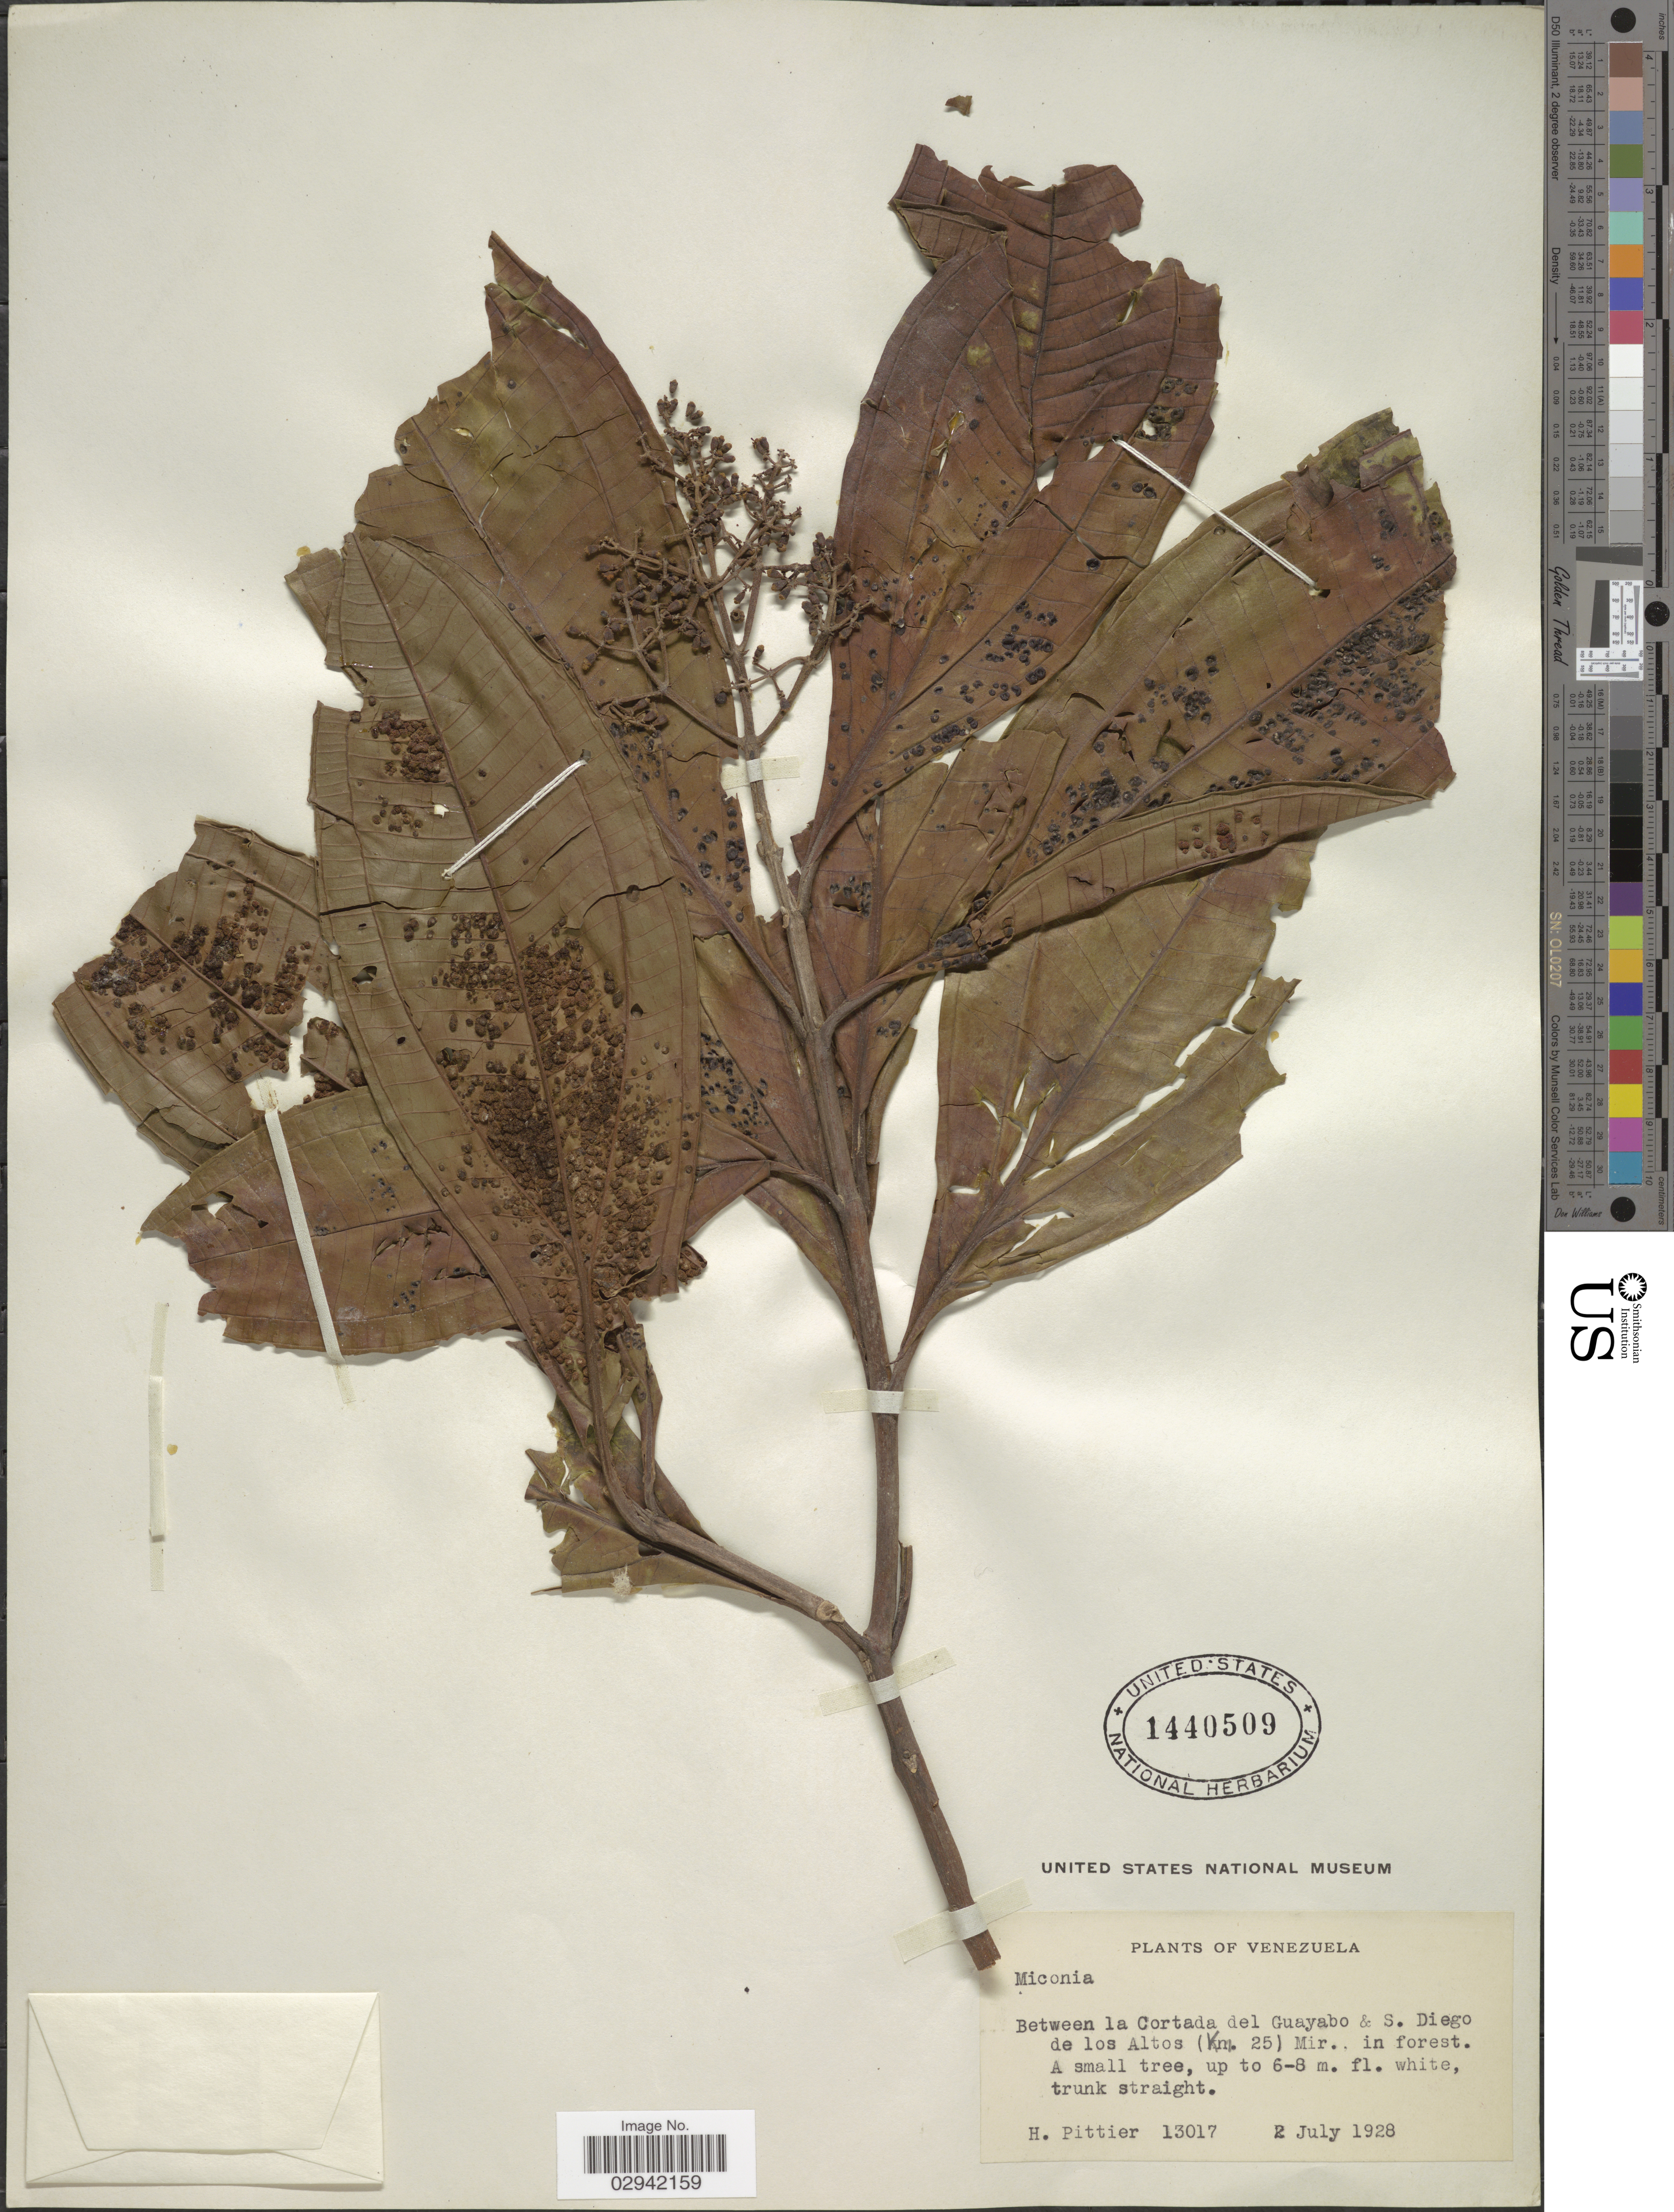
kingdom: Plantae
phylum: Tracheophyta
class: Magnoliopsida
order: Myrtales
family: Melastomataceae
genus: Miconia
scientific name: Miconia prasina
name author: (Sw.) DC.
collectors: H. F. Pittier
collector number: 13017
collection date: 1928-07-02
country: Venezuela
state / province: Miranda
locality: Between la Cortada del Guayabo & S. Diego de los Altos (Km. 25) Mir. in forest.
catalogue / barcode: US 1440509